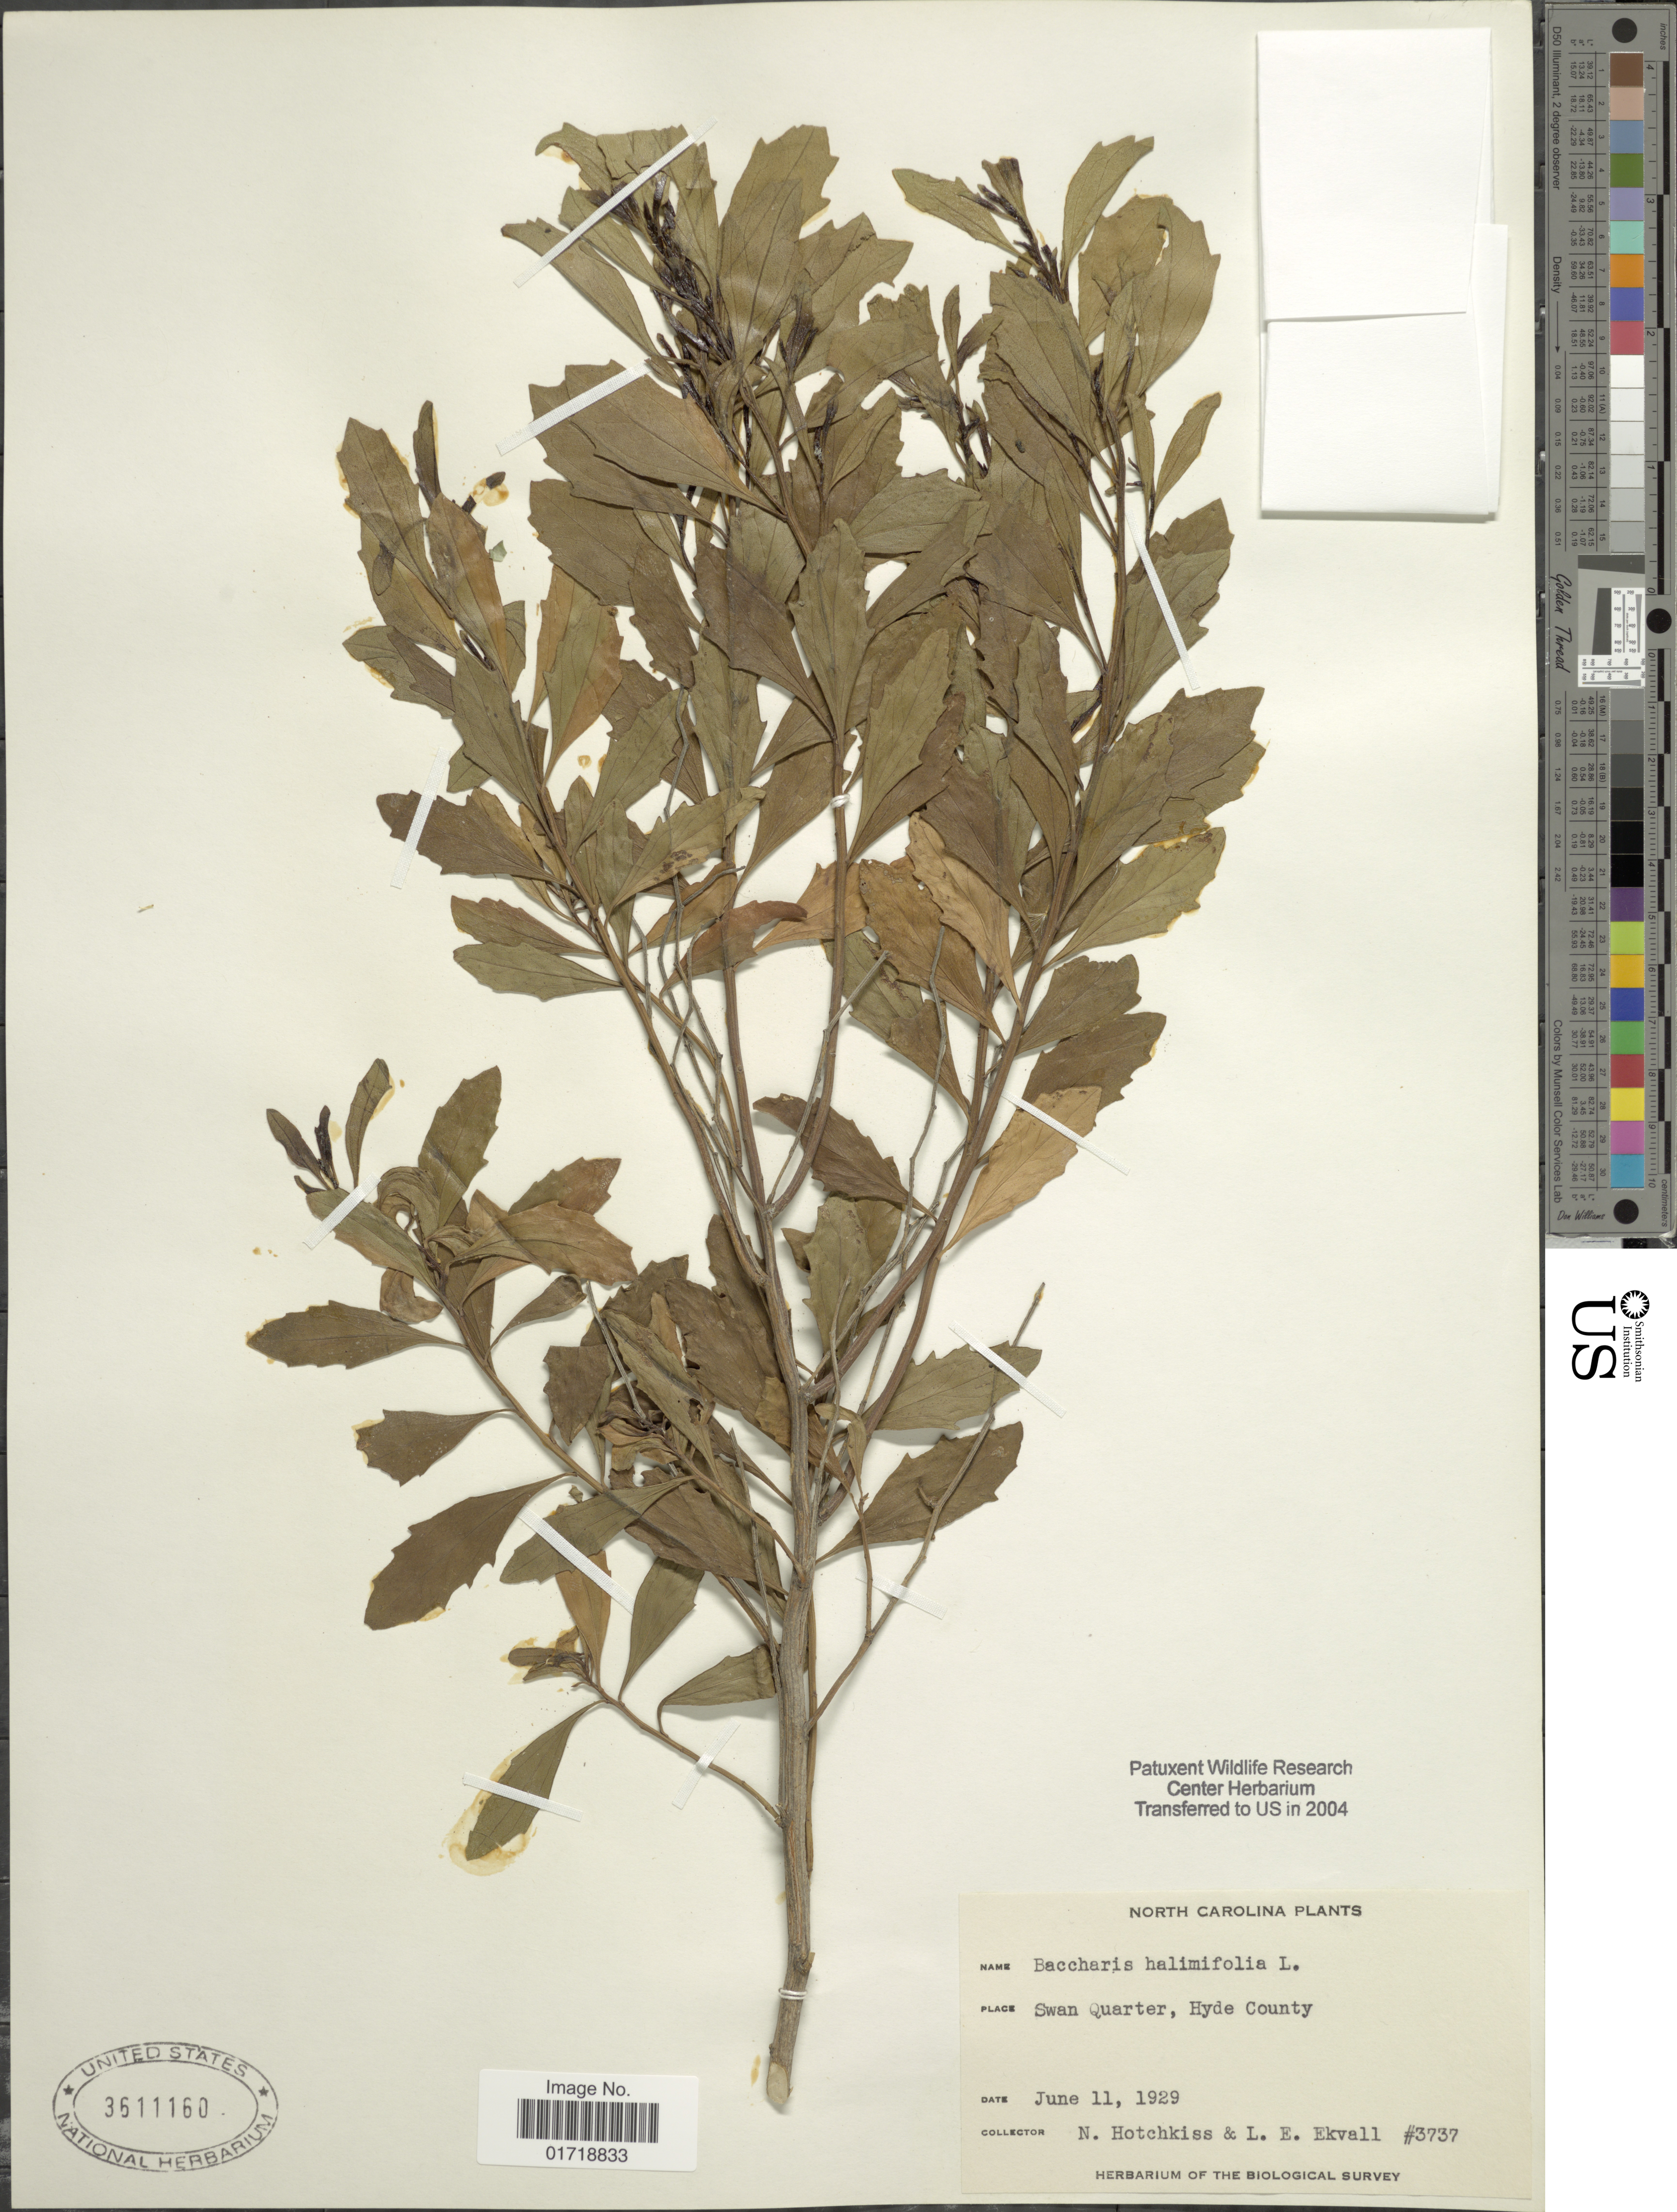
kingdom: Plantae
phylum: Tracheophyta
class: Magnoliopsida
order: Asterales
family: Asteraceae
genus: Baccharis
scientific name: Baccharis halimifolia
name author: L.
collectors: N. Hotchkiss & L. Ekvall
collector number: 3737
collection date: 1929-06-11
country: United States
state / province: North Carolina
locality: Swan Quarter, Hyde County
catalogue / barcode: US 3611160